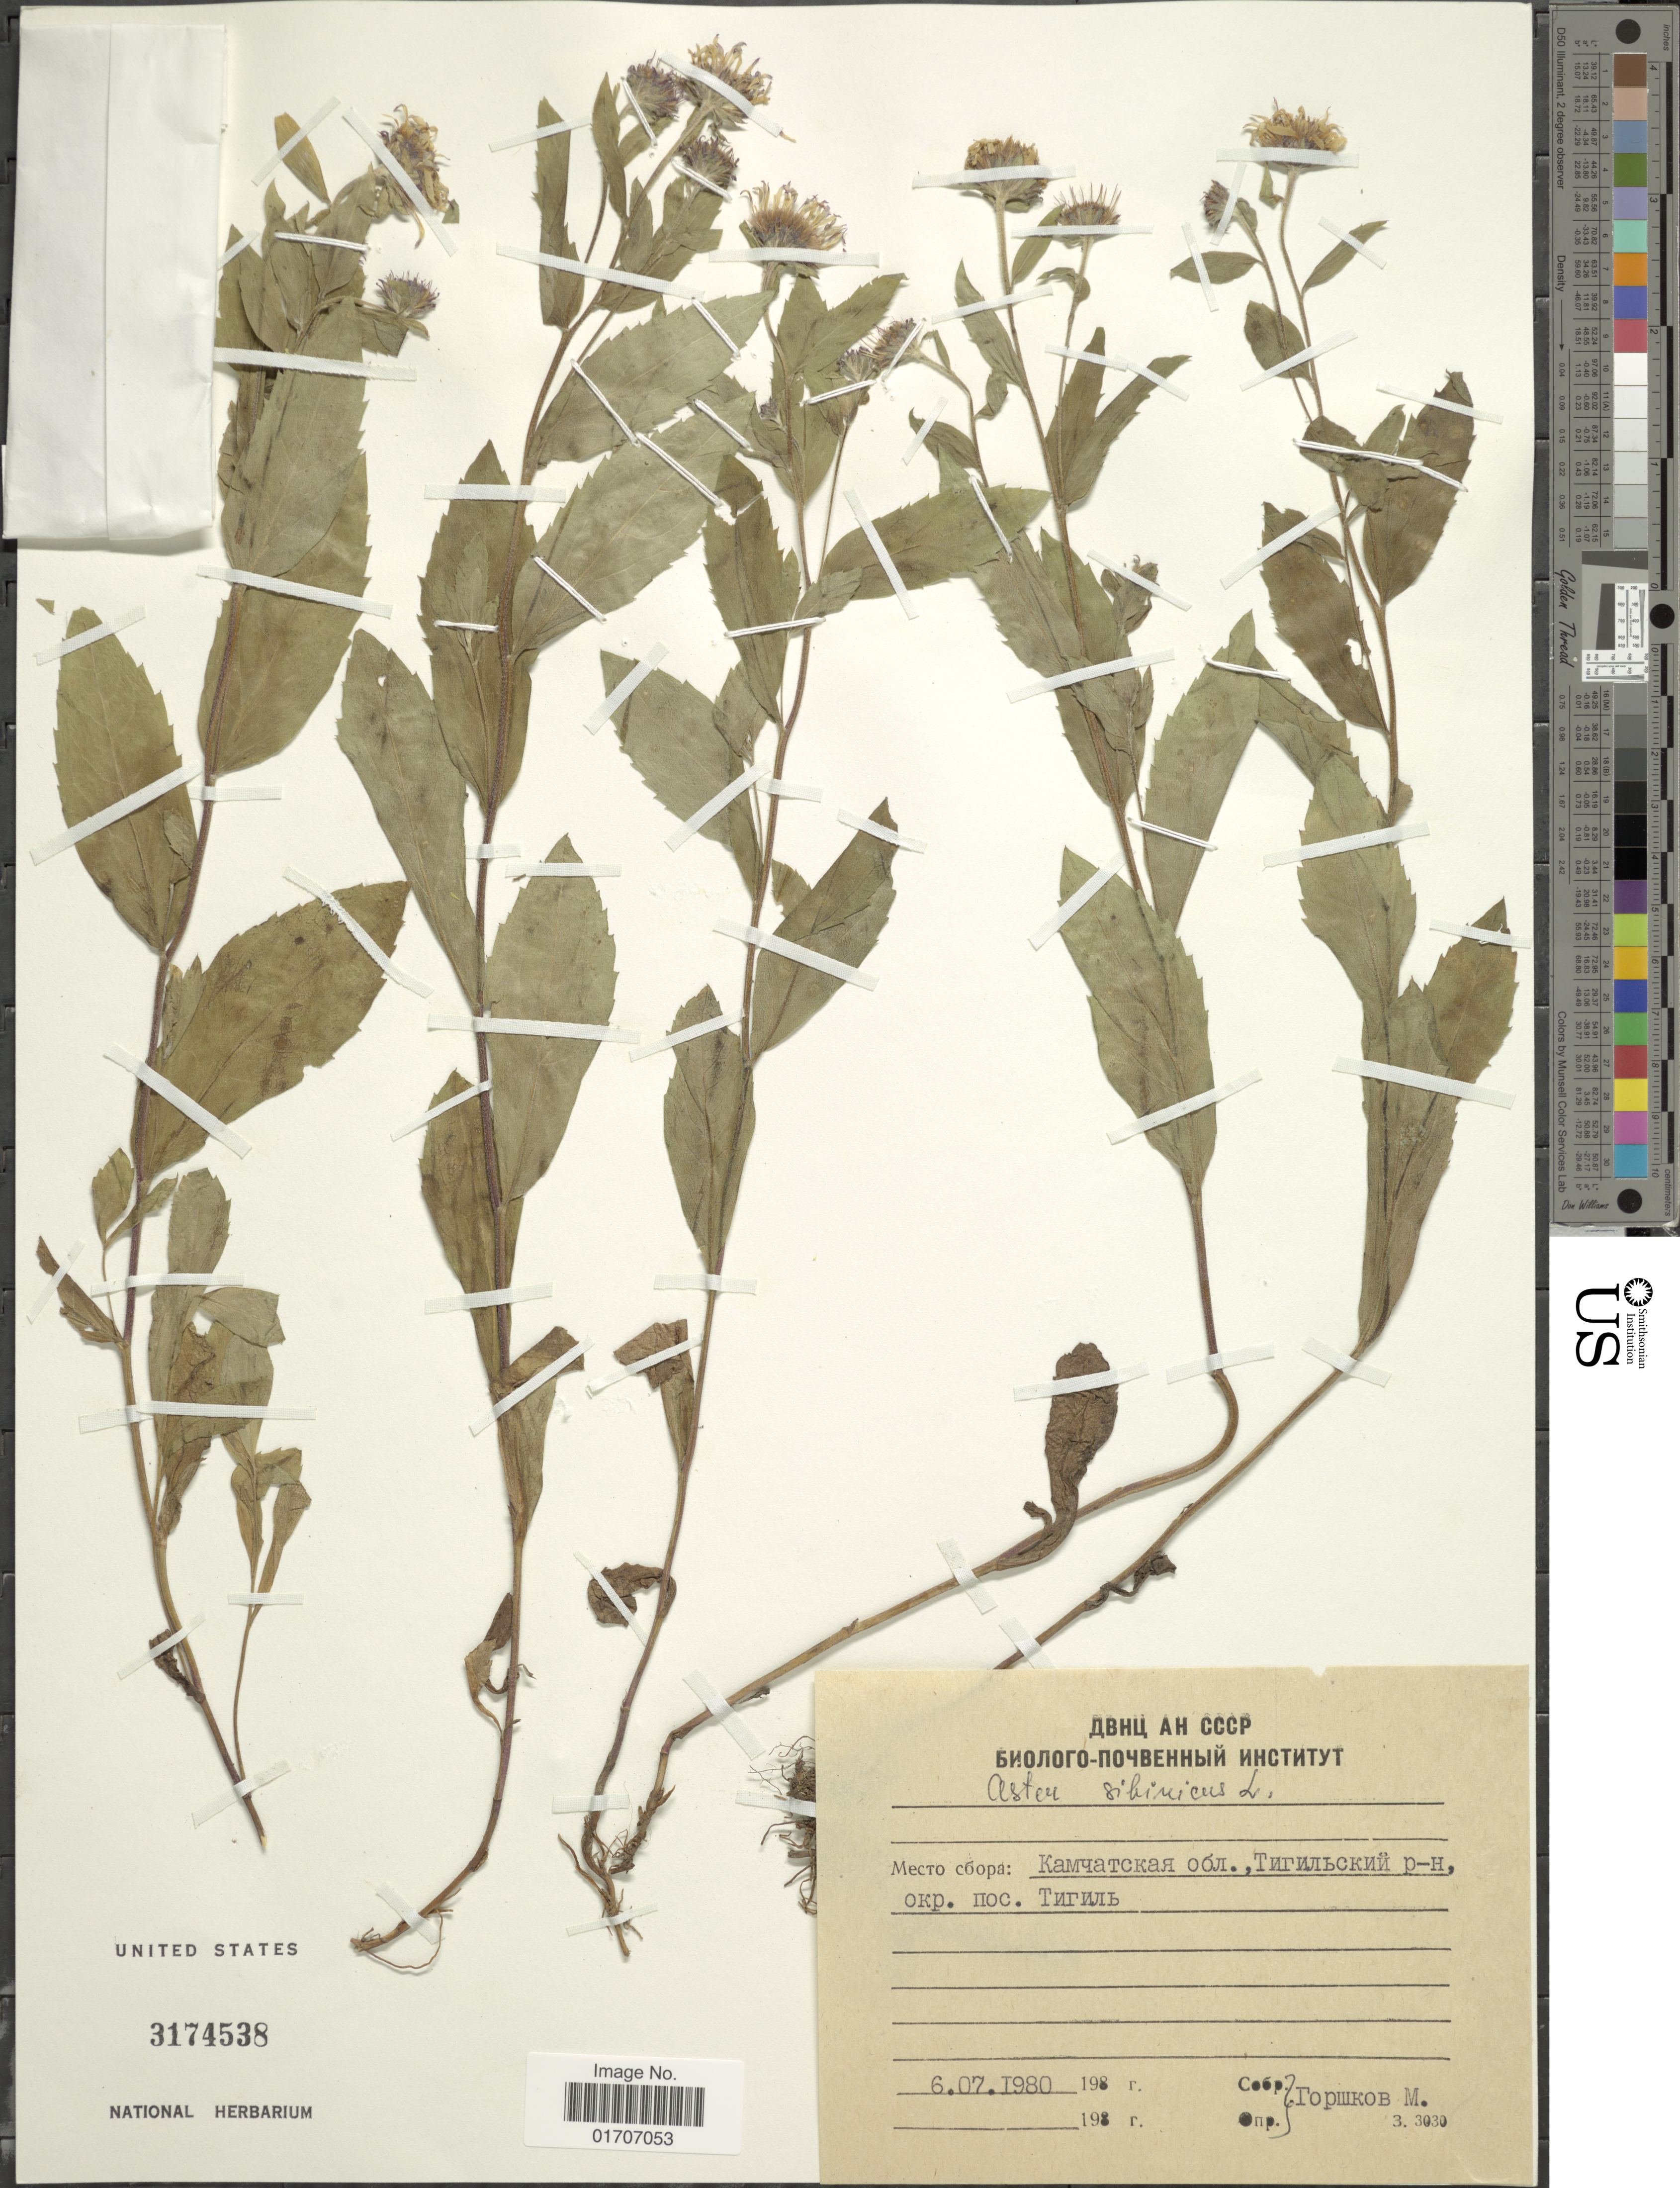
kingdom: Plantae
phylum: Tracheophyta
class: Magnoliopsida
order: Asterales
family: Asteraceae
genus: Eurybia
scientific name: Eurybia sibirica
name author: (L.) G.L. Nesom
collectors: M. Gorshkov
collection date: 1980-07-06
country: Russian Federation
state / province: Kamchatka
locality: District Tigilskiy, vicinity of Tigil.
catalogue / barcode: US 3174538